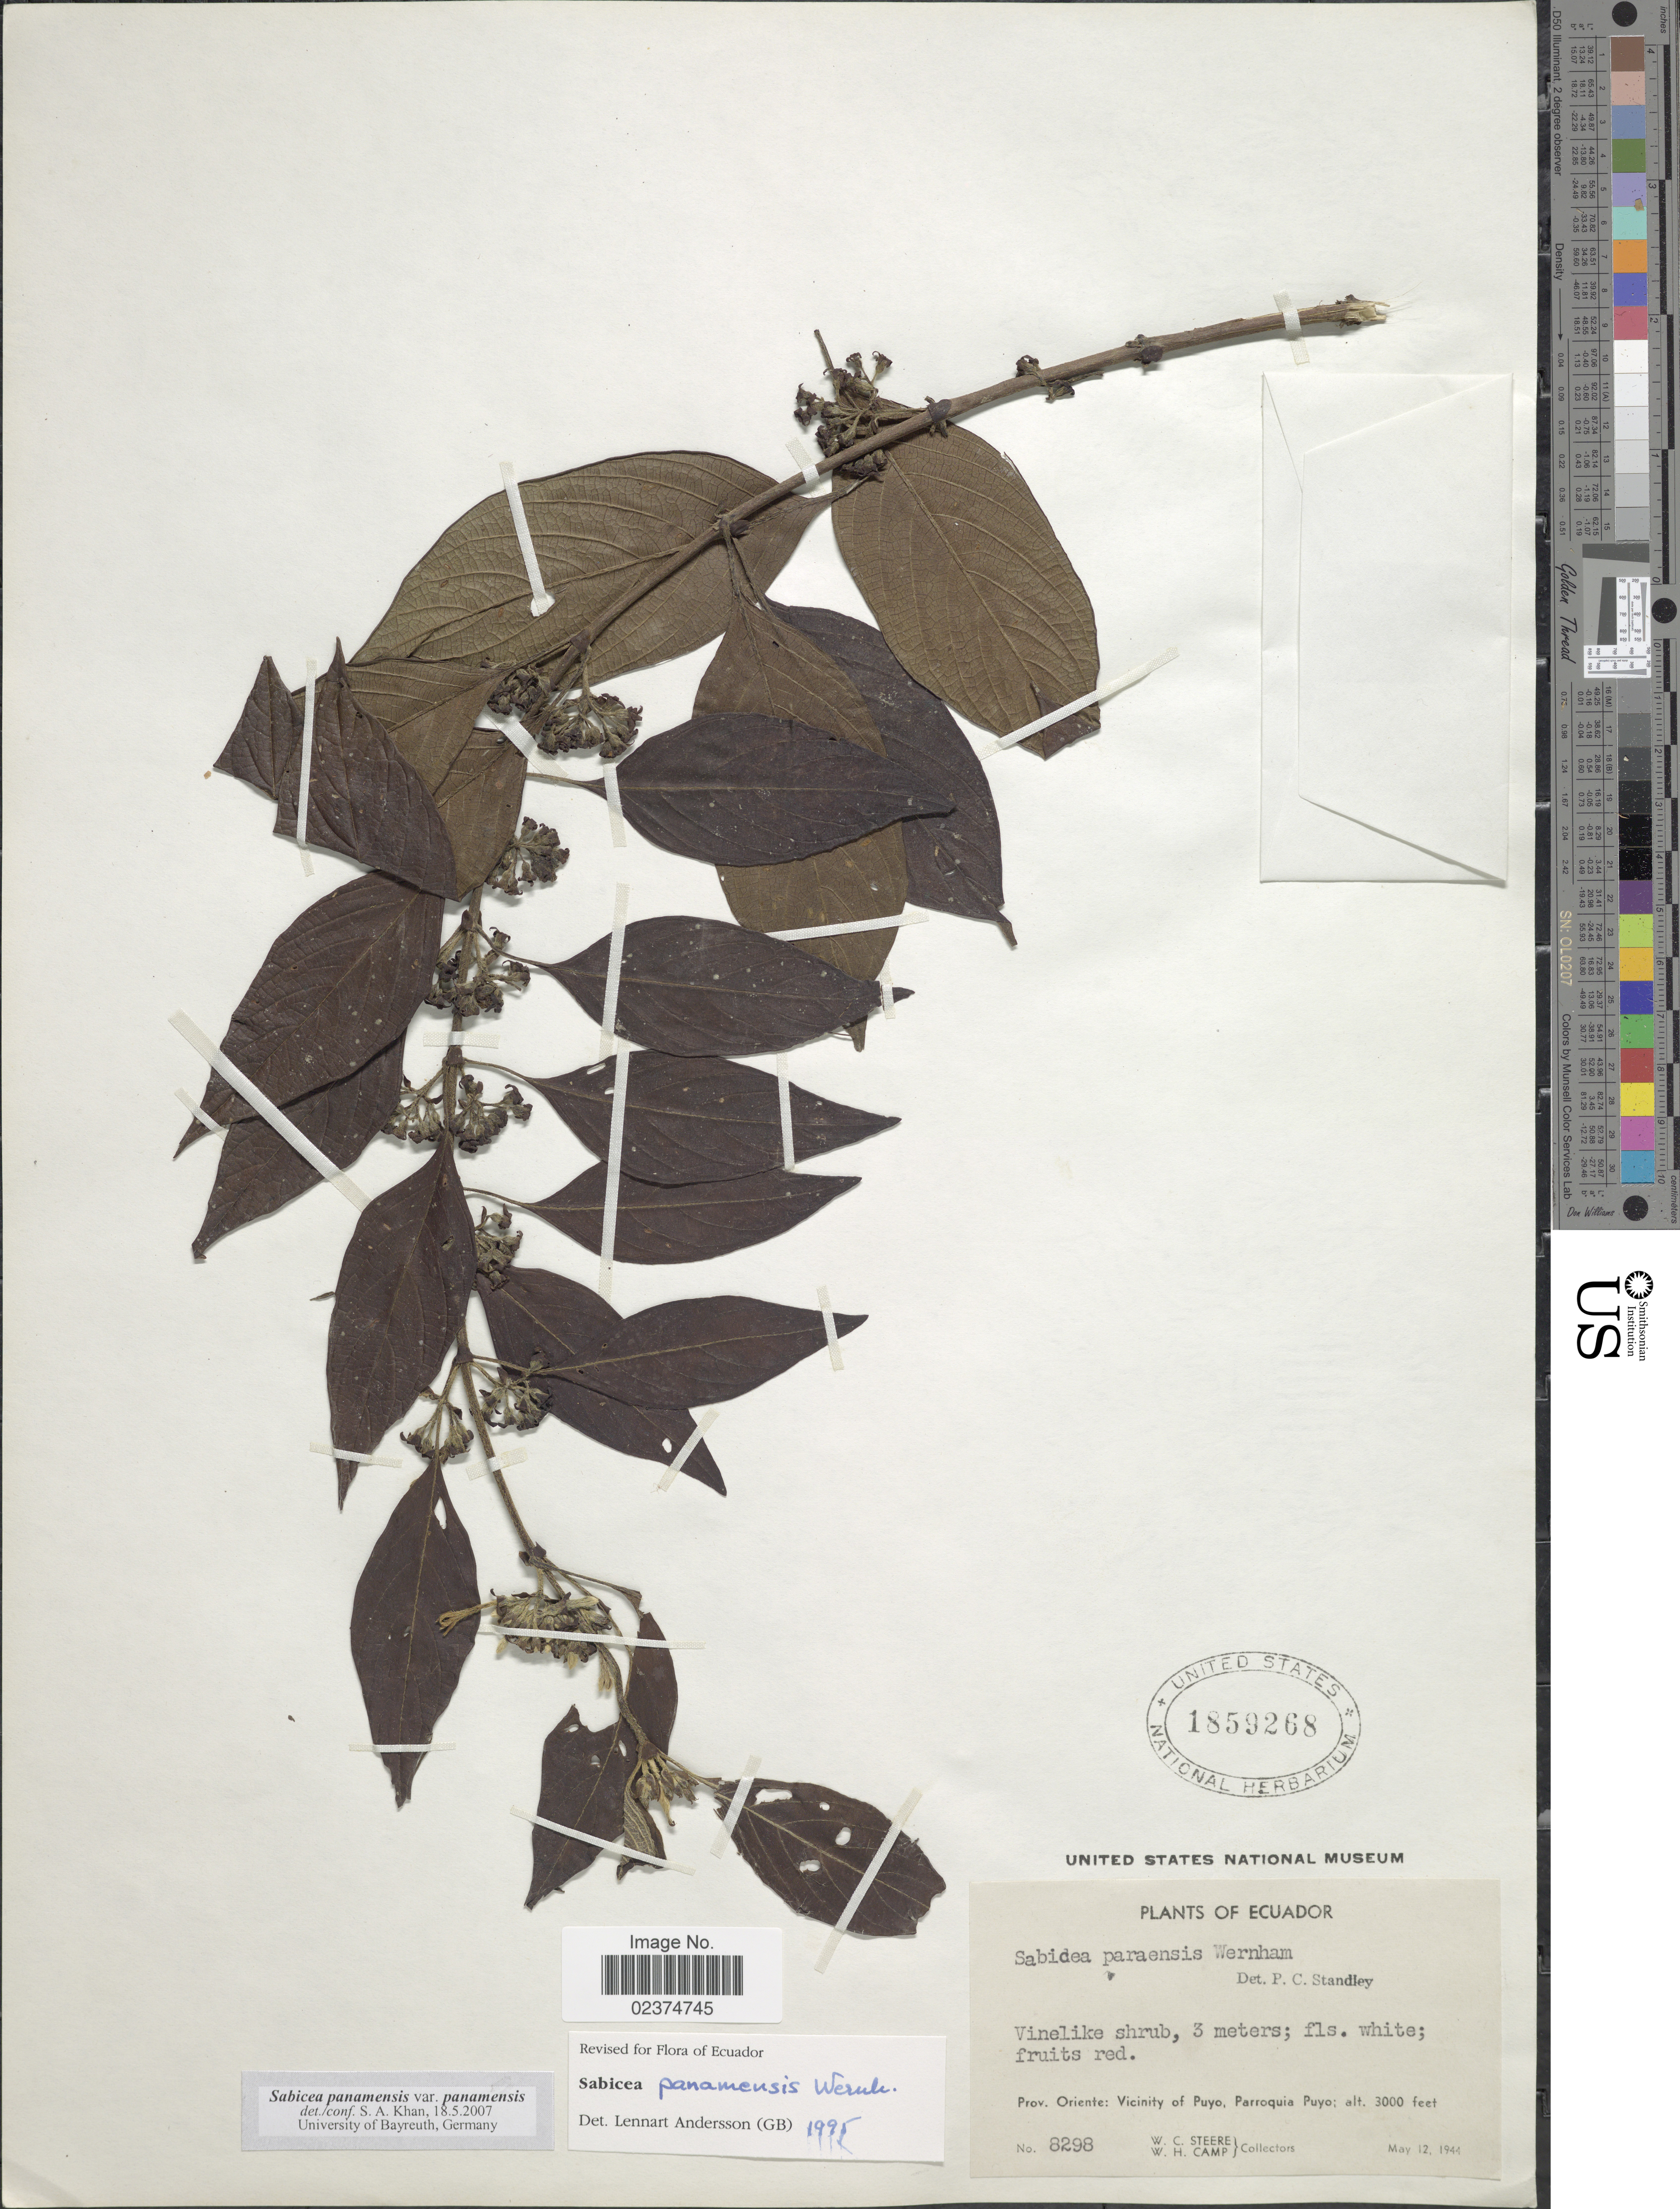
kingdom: Plantae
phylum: Tracheophyta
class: Magnoliopsida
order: Gentianales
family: Rubiaceae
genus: Sabicea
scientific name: Sabicea panamensis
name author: Wernham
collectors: W. C. Steere & W. H. Camp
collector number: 8298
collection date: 1944-05-12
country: Ecuador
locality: Prov. Oriente, Vicinity of Puyo, Parroquia Puyo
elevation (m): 914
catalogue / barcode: US 1859268